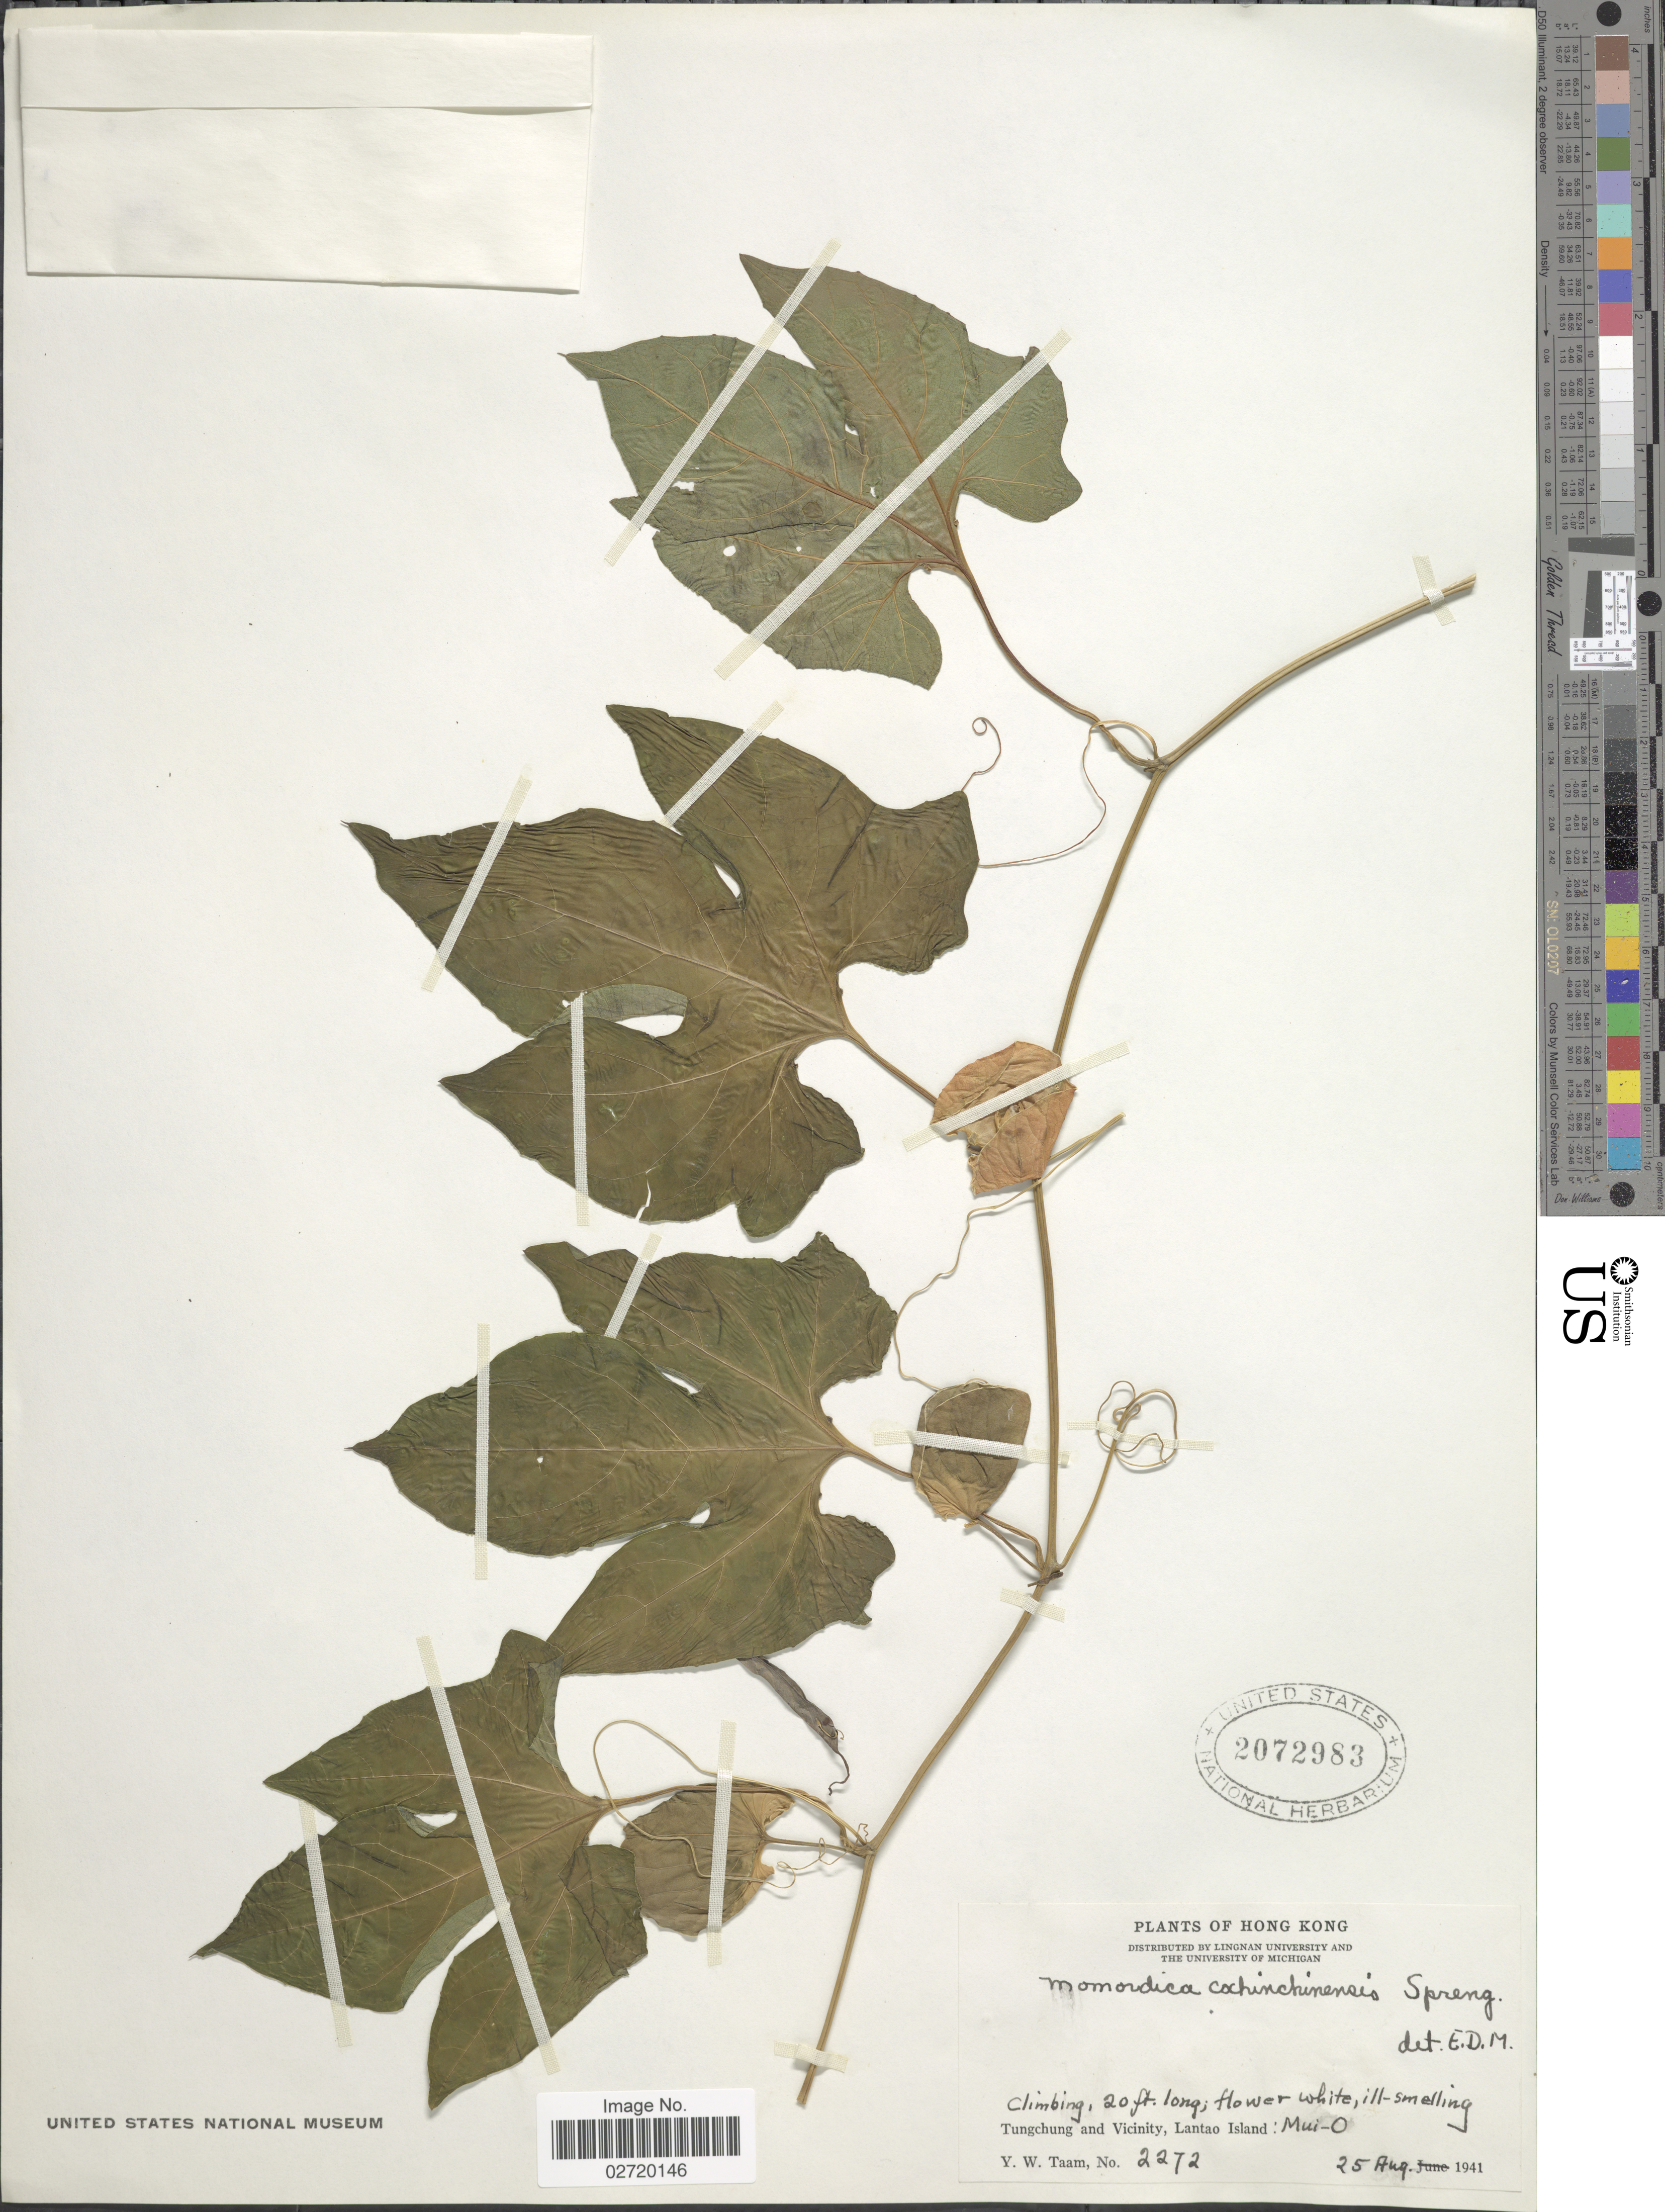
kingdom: Plantae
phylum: Tracheophyta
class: Magnoliopsida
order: Cucurbitales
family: Cucurbitaceae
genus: Momordica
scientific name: Momordica cochinchinensis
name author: (Lour.) Spreng.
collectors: Y. W. Taam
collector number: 2272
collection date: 1941-08-25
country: China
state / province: Hong Kong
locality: Tungchung and Vicinity, Lantao Island: Mui-O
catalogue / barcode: US 2072983